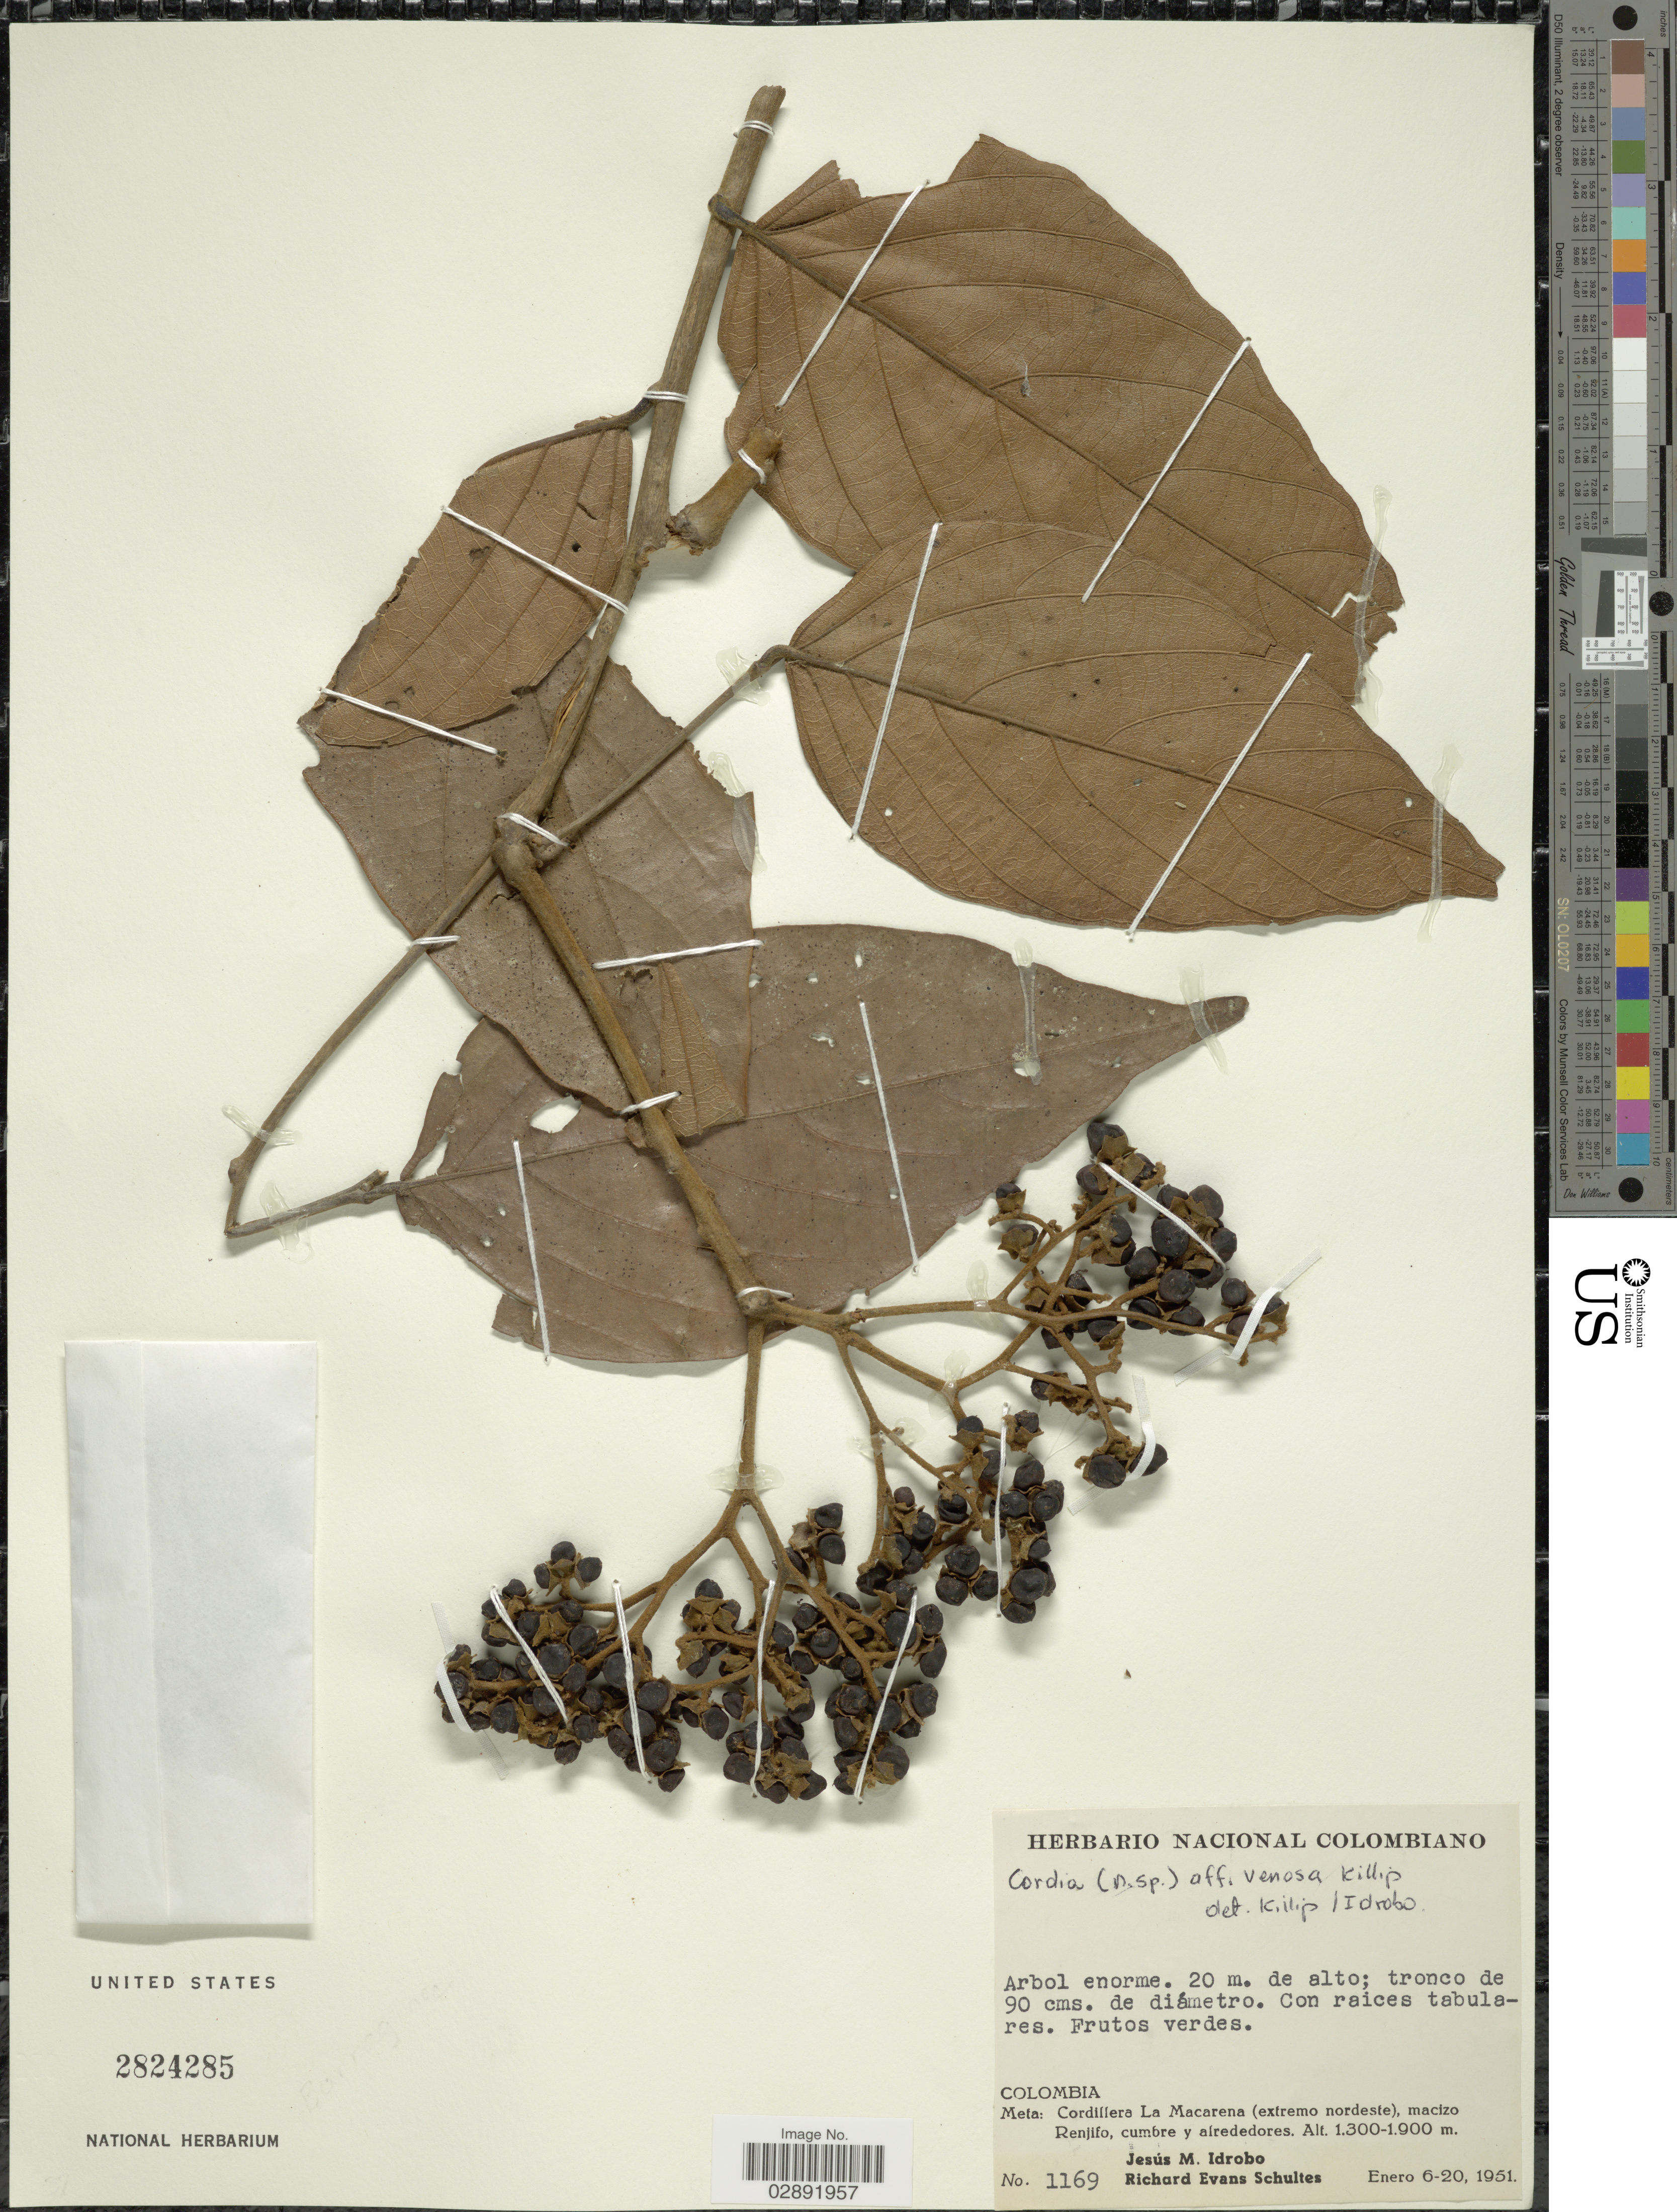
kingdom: Plantae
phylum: Tracheophyta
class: Magnoliopsida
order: Boraginales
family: Cordiaceae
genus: Cordia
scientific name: Cordia venosa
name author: Killip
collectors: J. M. Idrobo & R. E. Schultes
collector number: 1169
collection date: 1951-01-06/1951-01-20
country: Colombia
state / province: Meta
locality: Cordillera La Macarena (extremo nordeste), macizo Renjifo, cumbre y alrededores.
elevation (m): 1300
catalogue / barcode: US 2824285